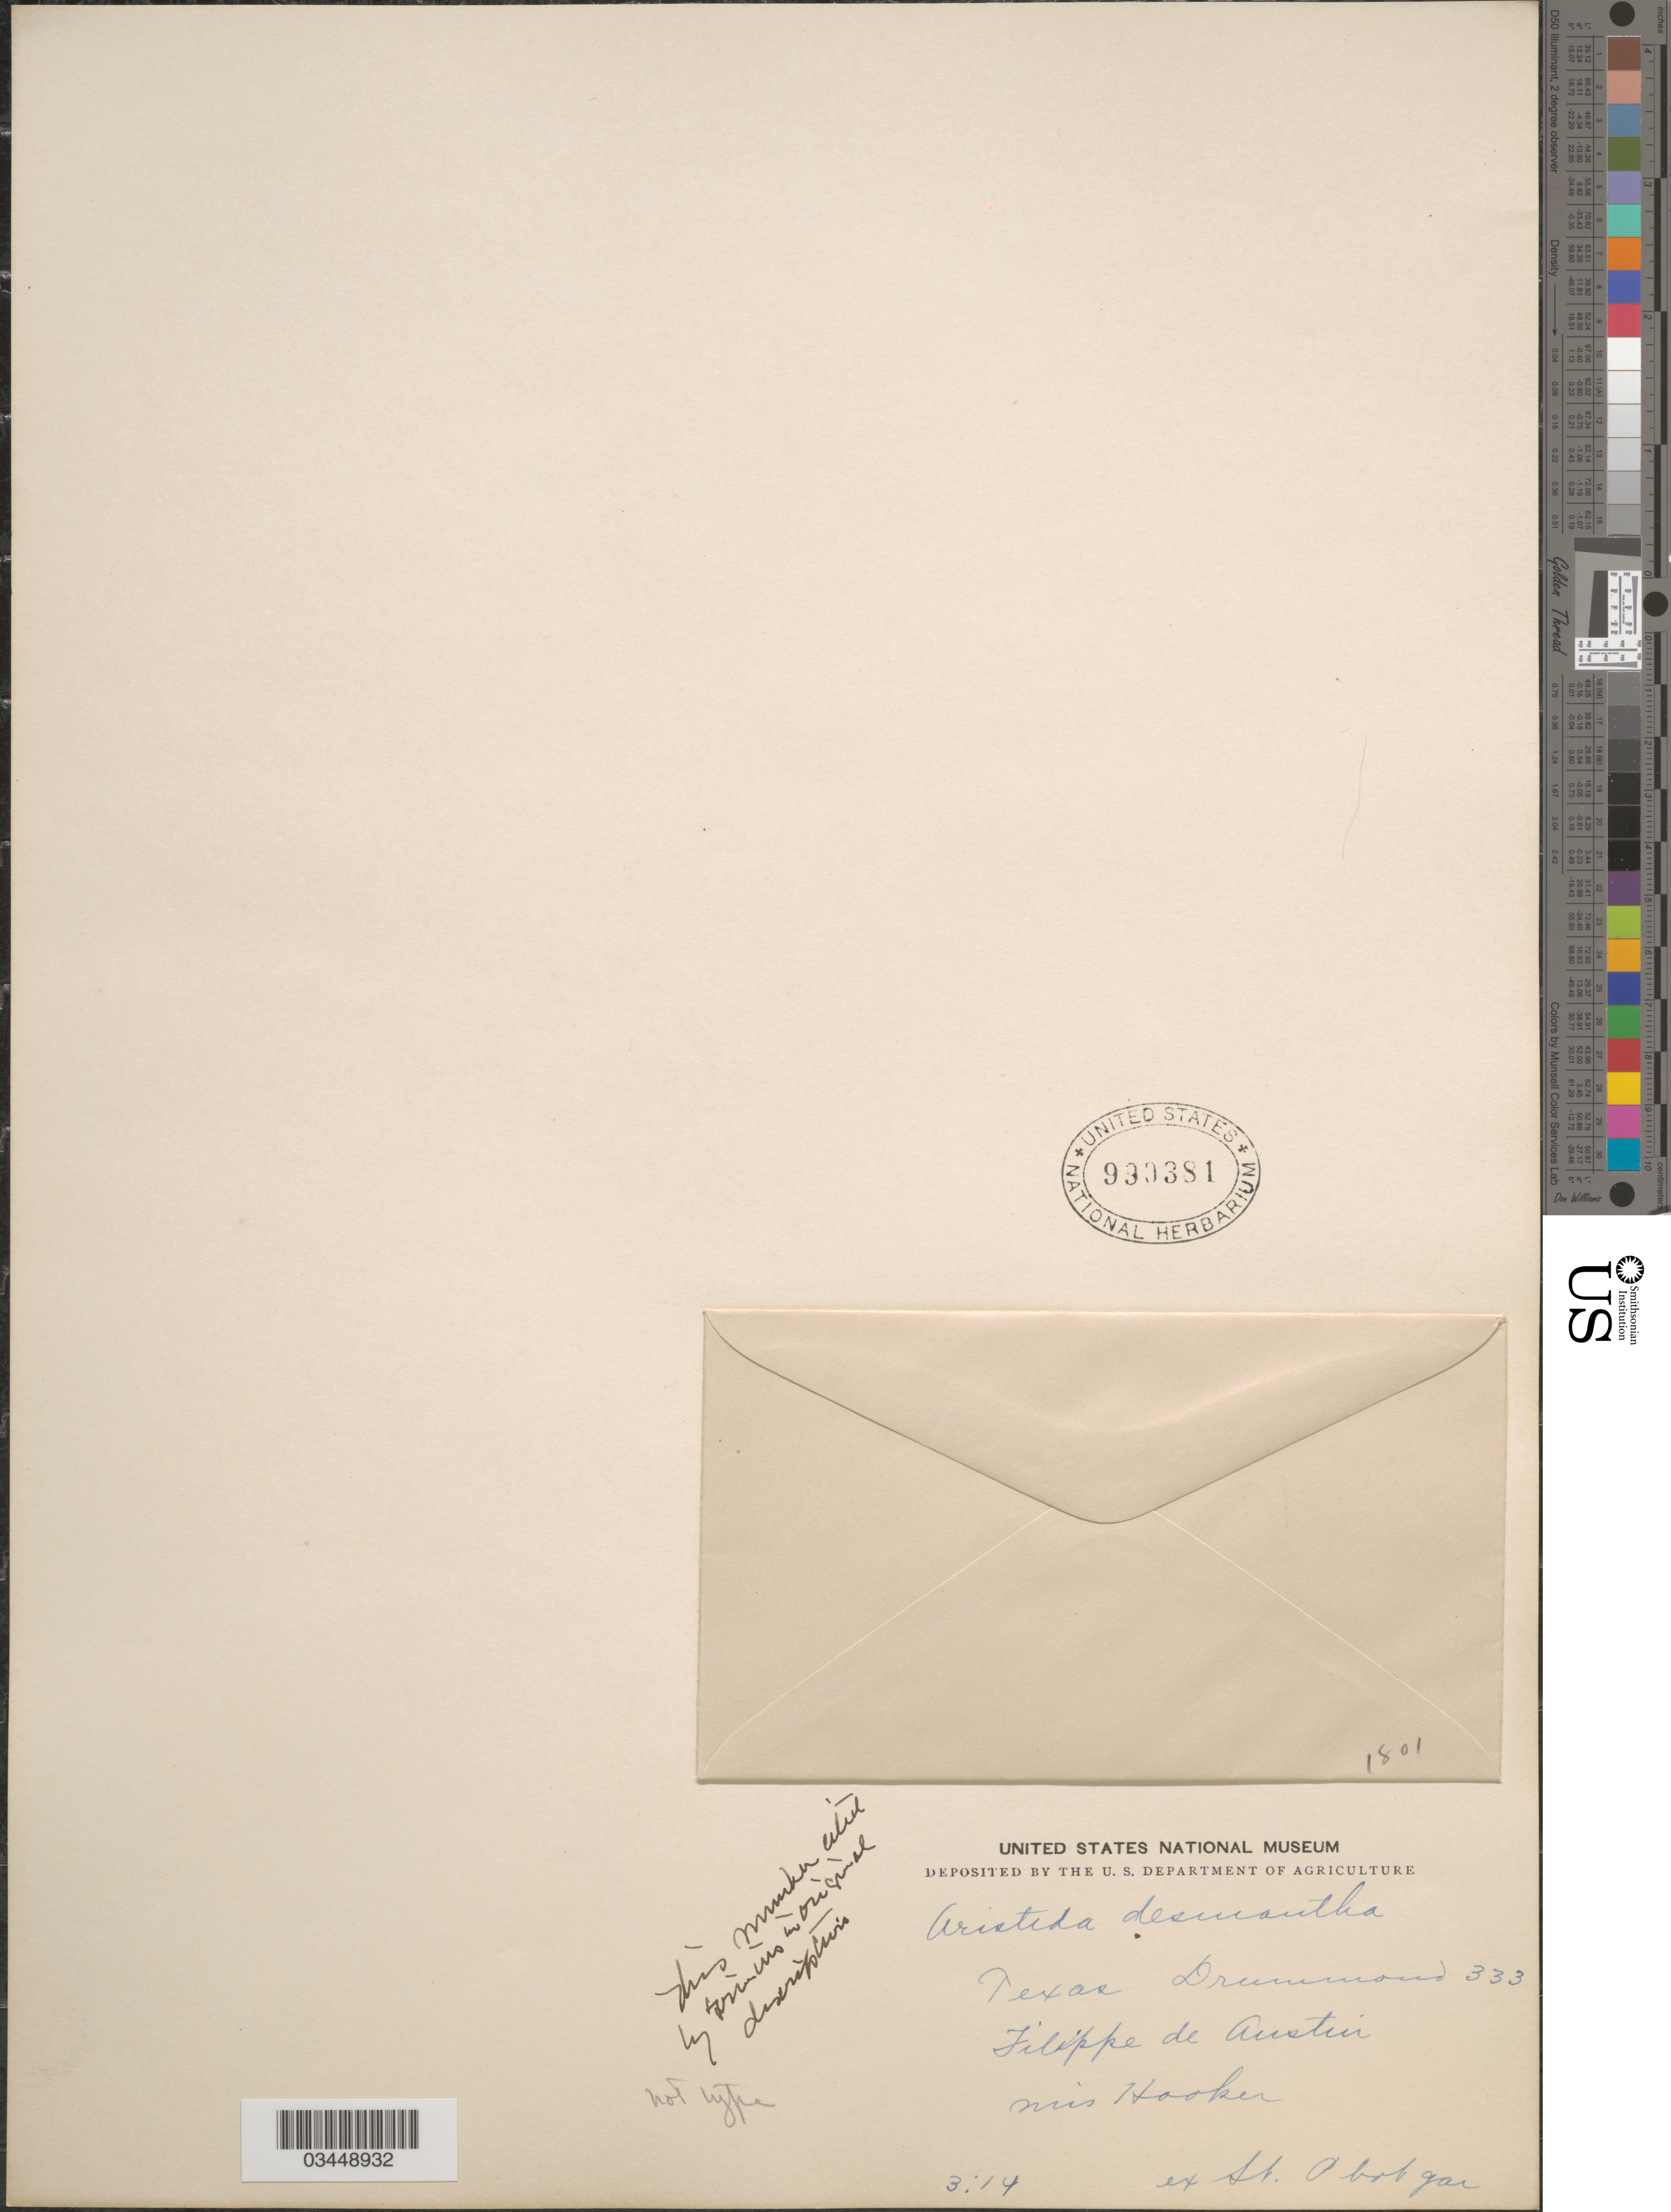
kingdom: Plantae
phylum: Tracheophyta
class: Liliopsida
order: Poales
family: Poaceae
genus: Aristida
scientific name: Aristida desmantha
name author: Trin. & Rupr.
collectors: -. Drummond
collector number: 333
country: United States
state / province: Texas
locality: Felippe de Austin.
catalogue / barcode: US 990381